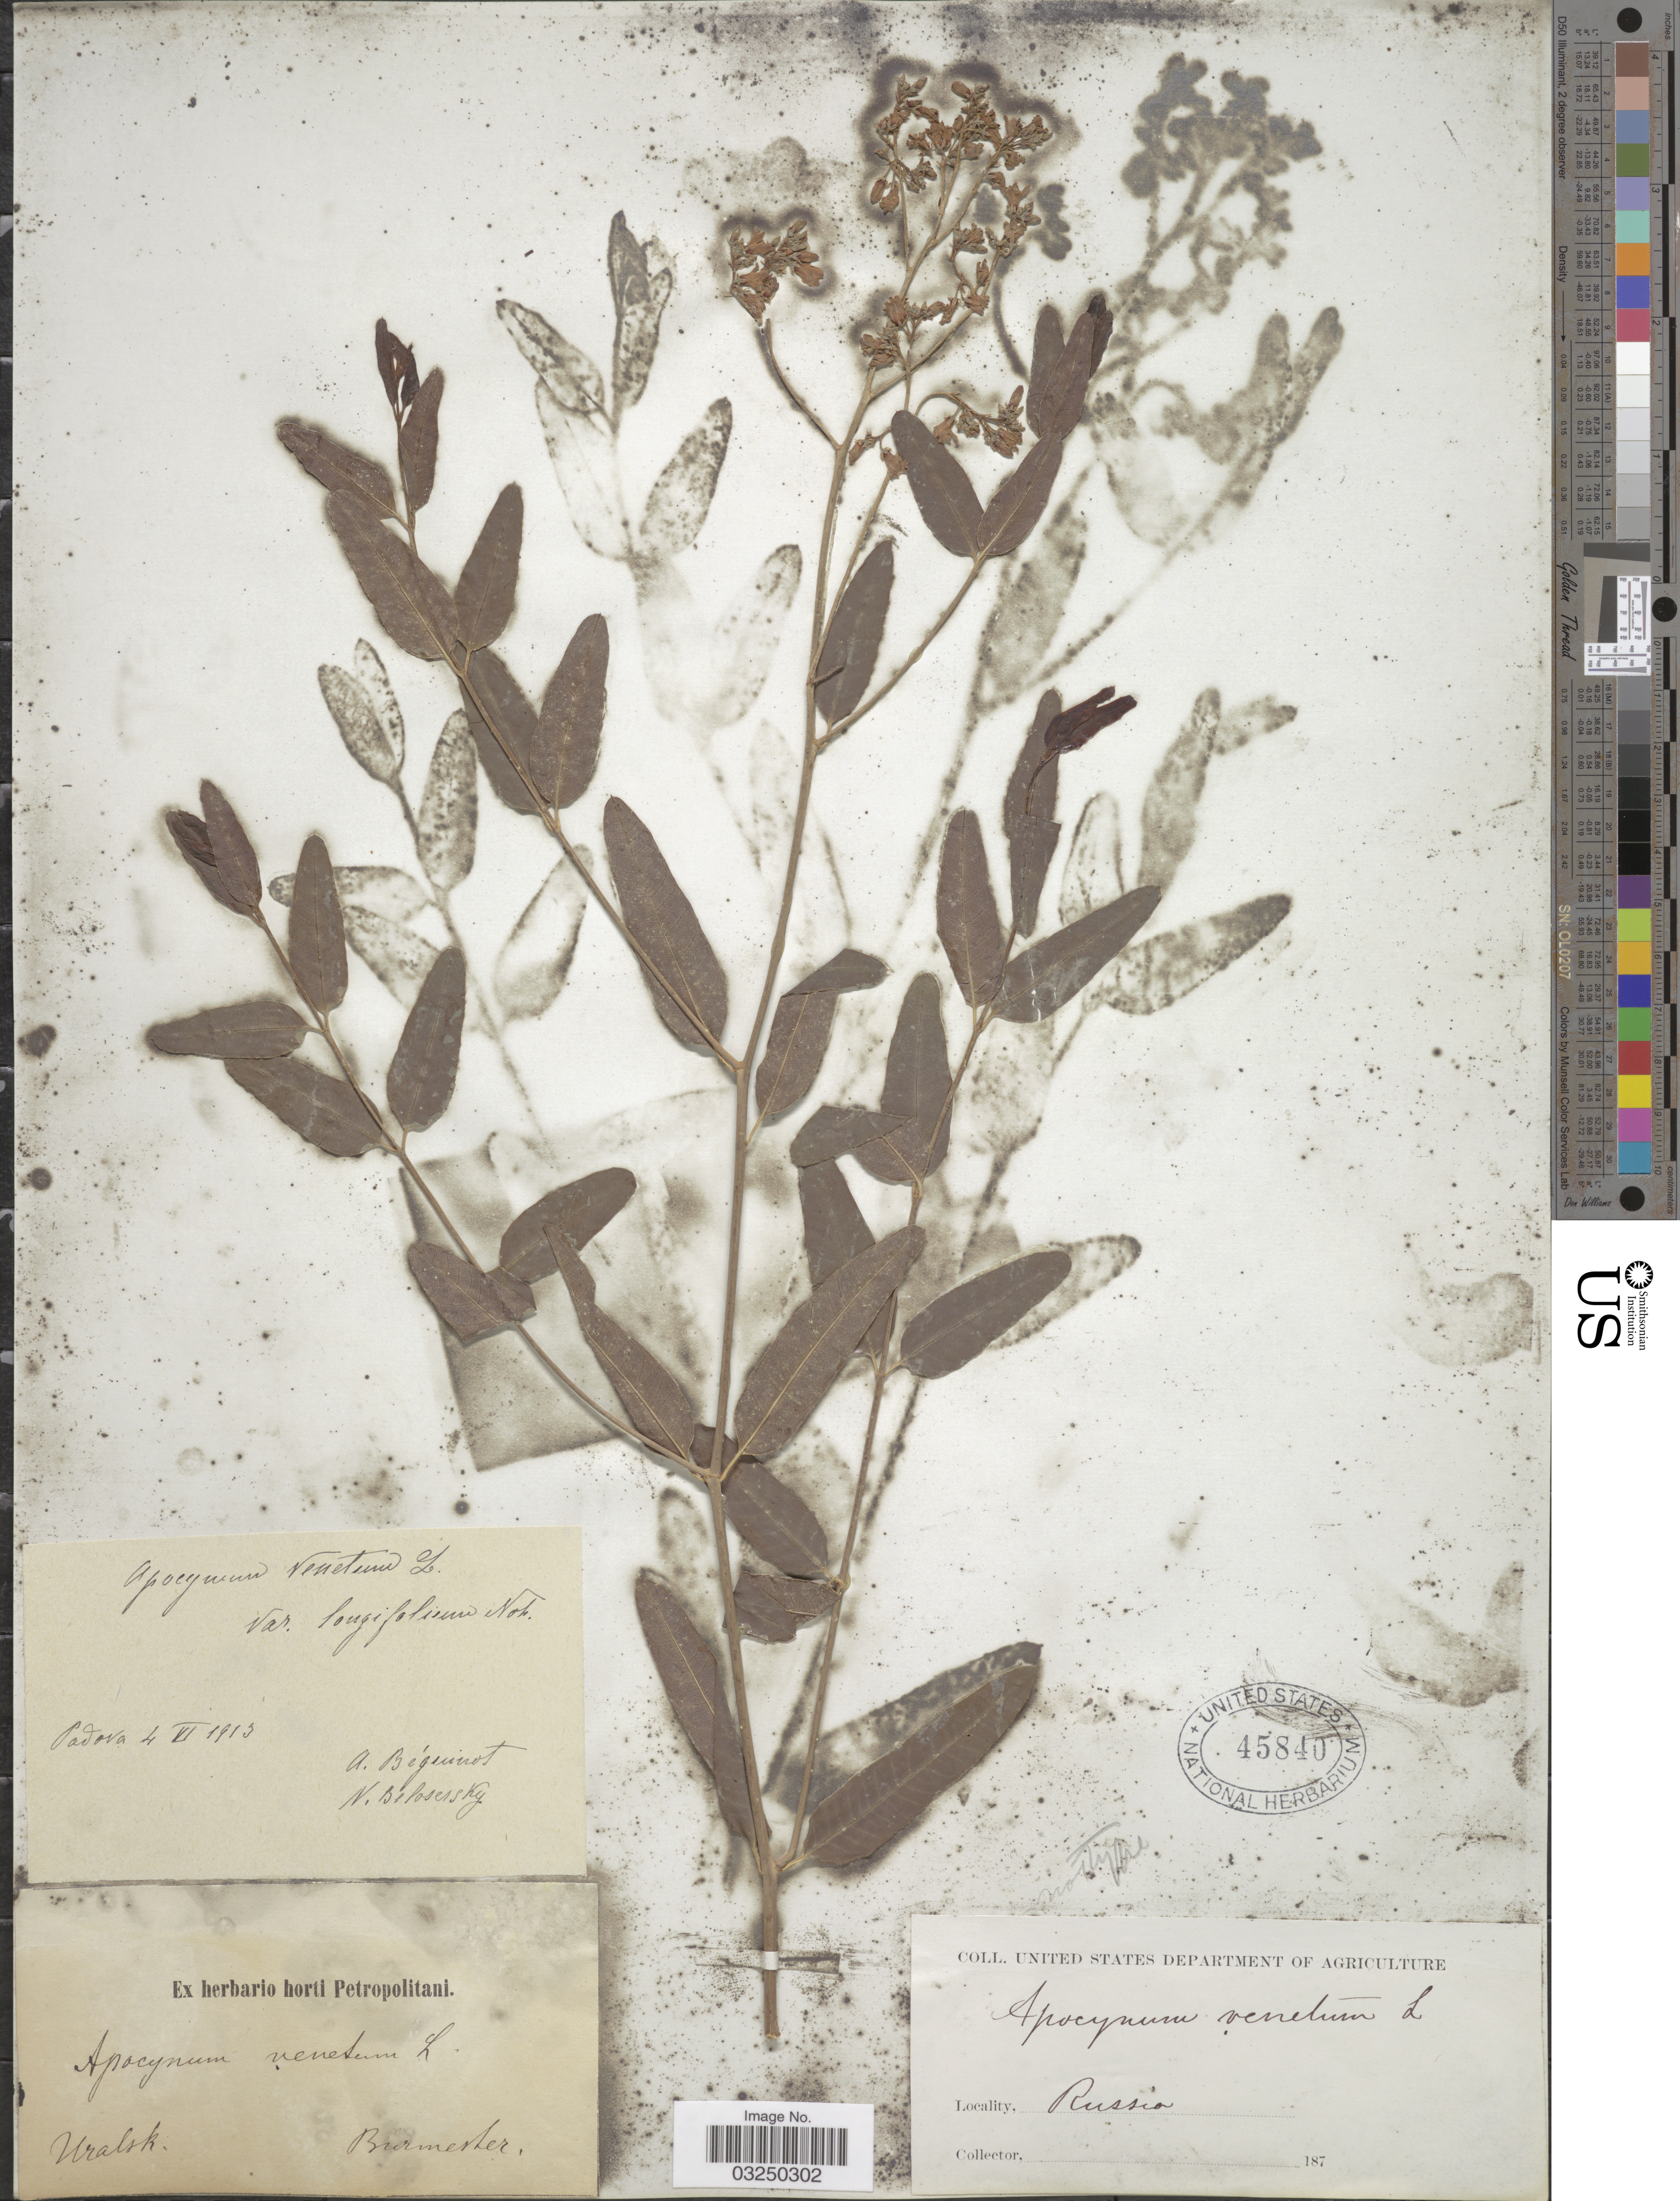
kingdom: Plantae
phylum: Tracheophyta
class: Magnoliopsida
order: Gentianales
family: Apocynaceae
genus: Apocynum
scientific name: Apocynum venetum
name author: L.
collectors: Burmester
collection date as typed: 187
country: Russian Federation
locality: Uralsk. Russia.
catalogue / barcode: US 45840